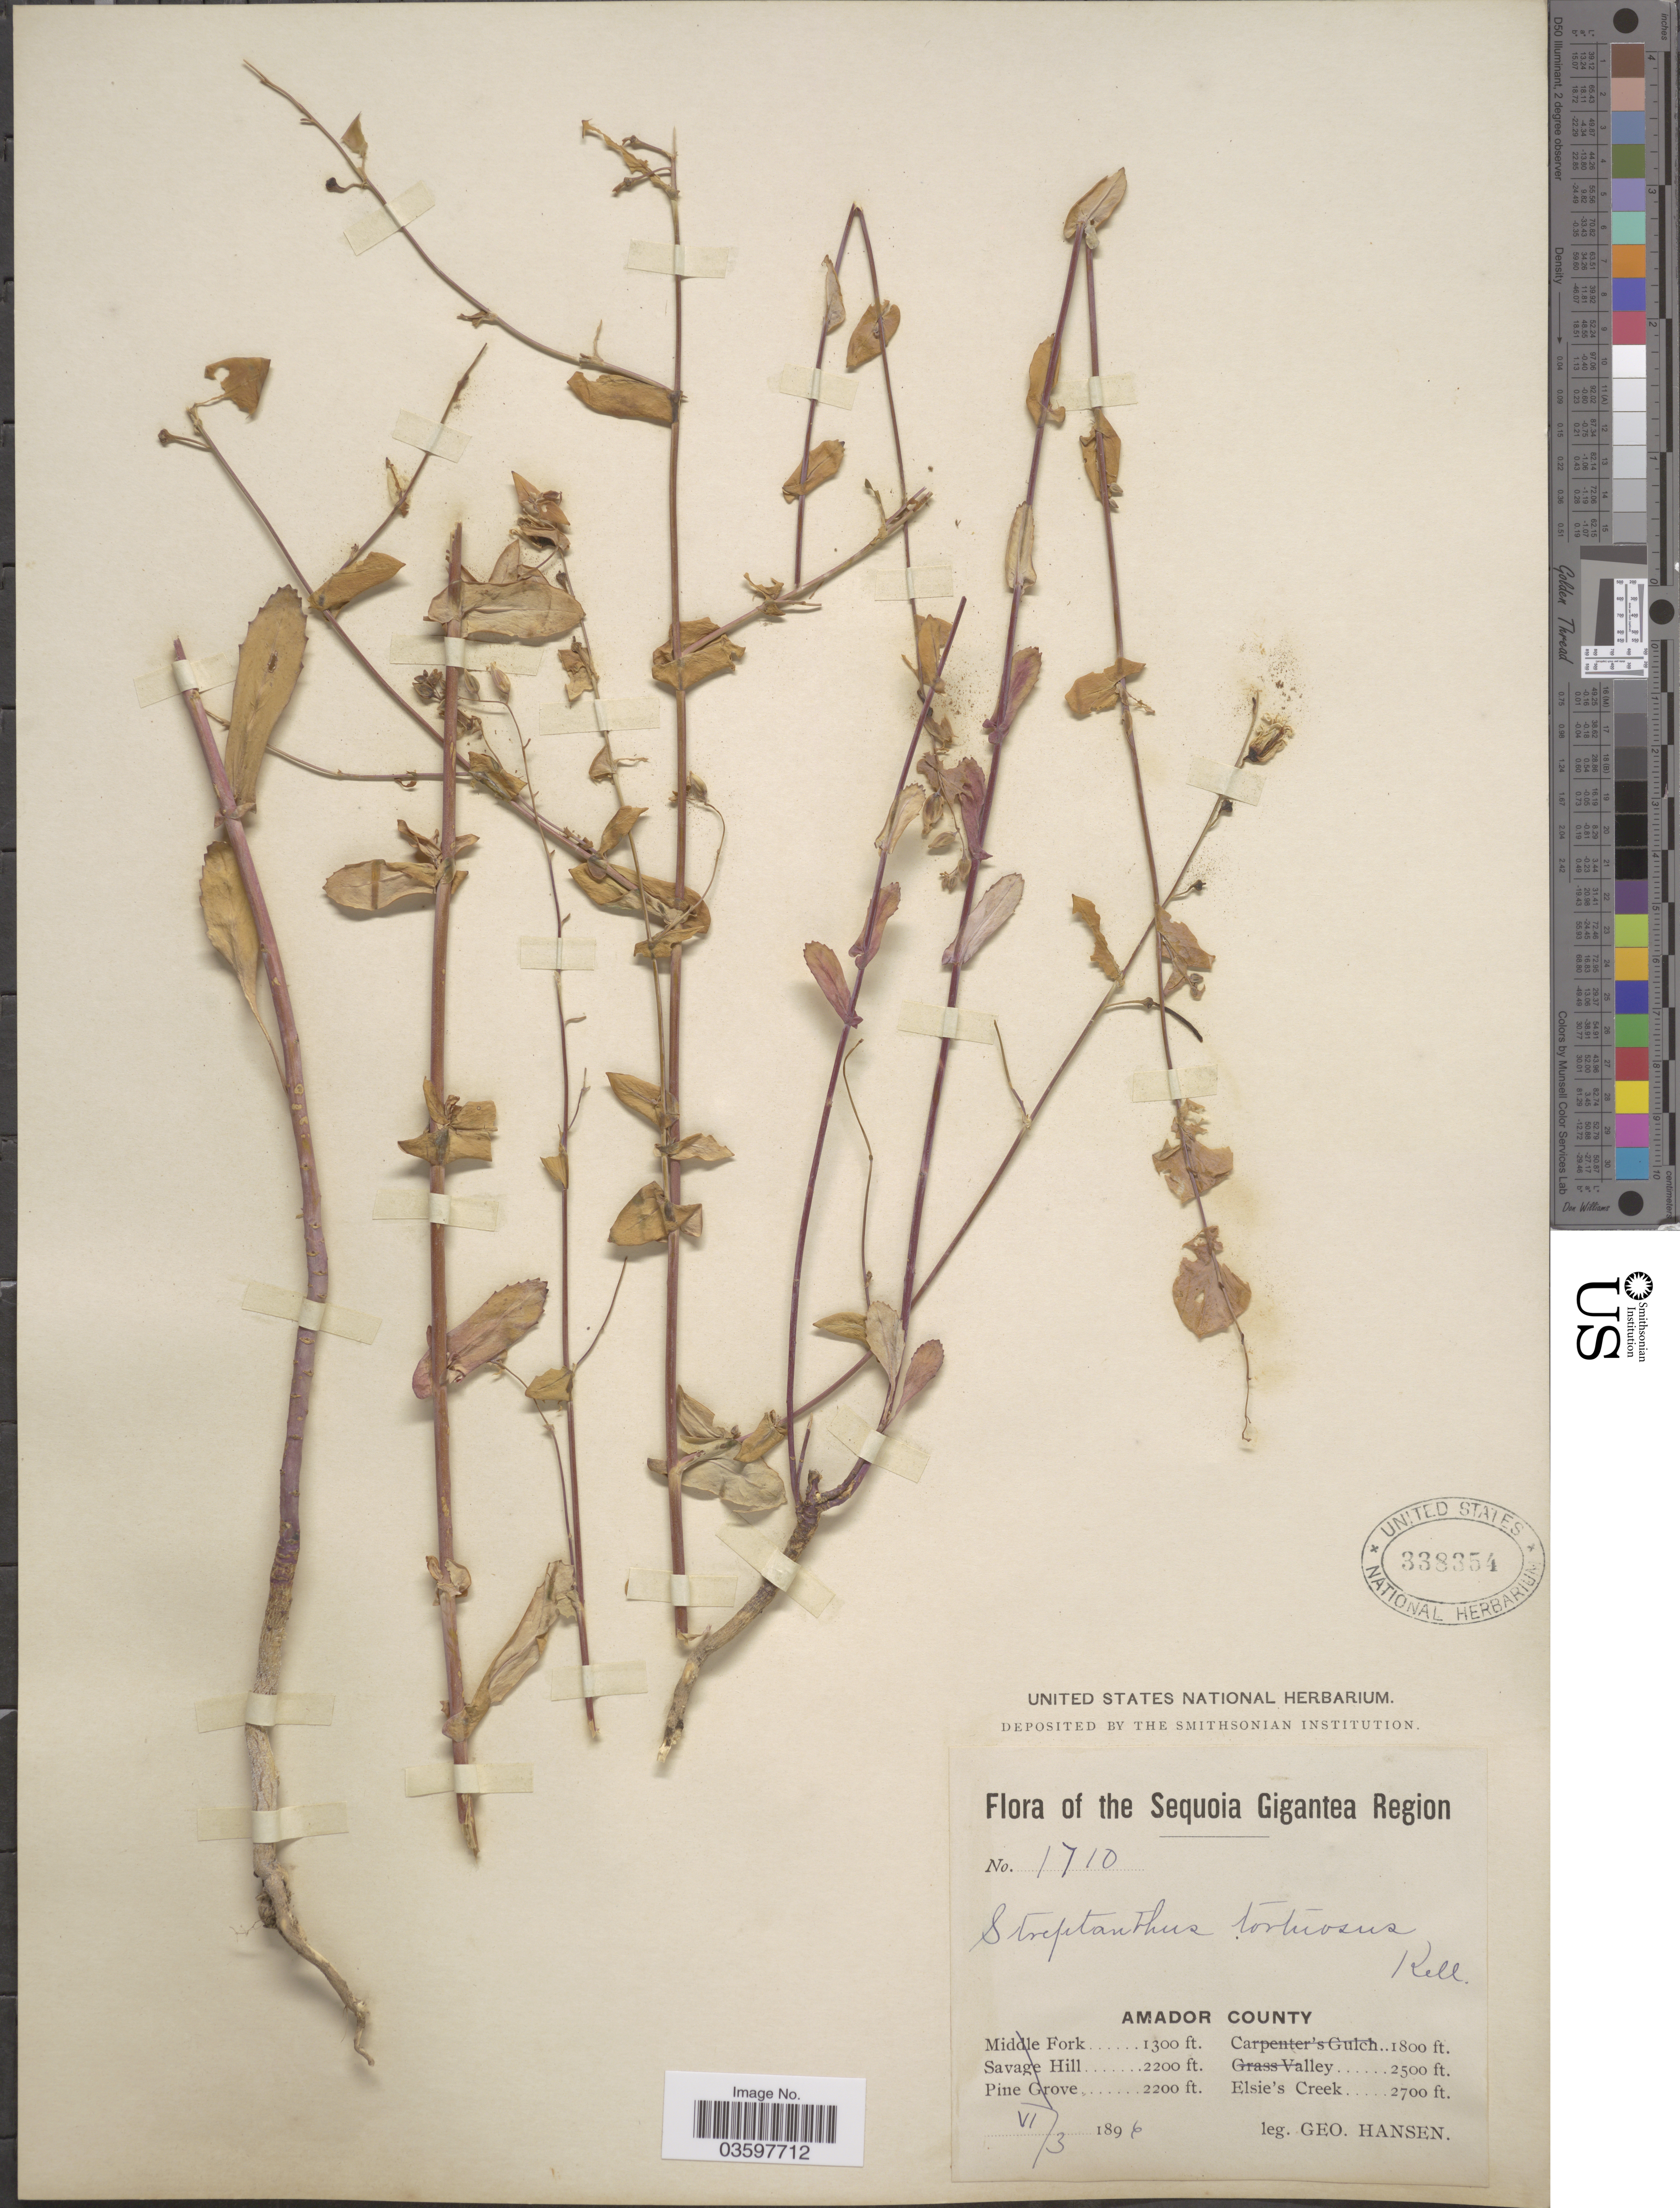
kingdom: Plantae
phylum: Tracheophyta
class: Magnoliopsida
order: Brassicales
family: Brassicaceae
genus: Streptanthus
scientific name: Streptanthus tortuosus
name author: Kellogg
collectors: G. Hansen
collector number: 1710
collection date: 1896-06-03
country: United States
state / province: California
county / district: Amador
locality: The Sequoia Gigantea Region. Amar County. Elsie's Creek.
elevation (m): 823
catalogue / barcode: US 338354